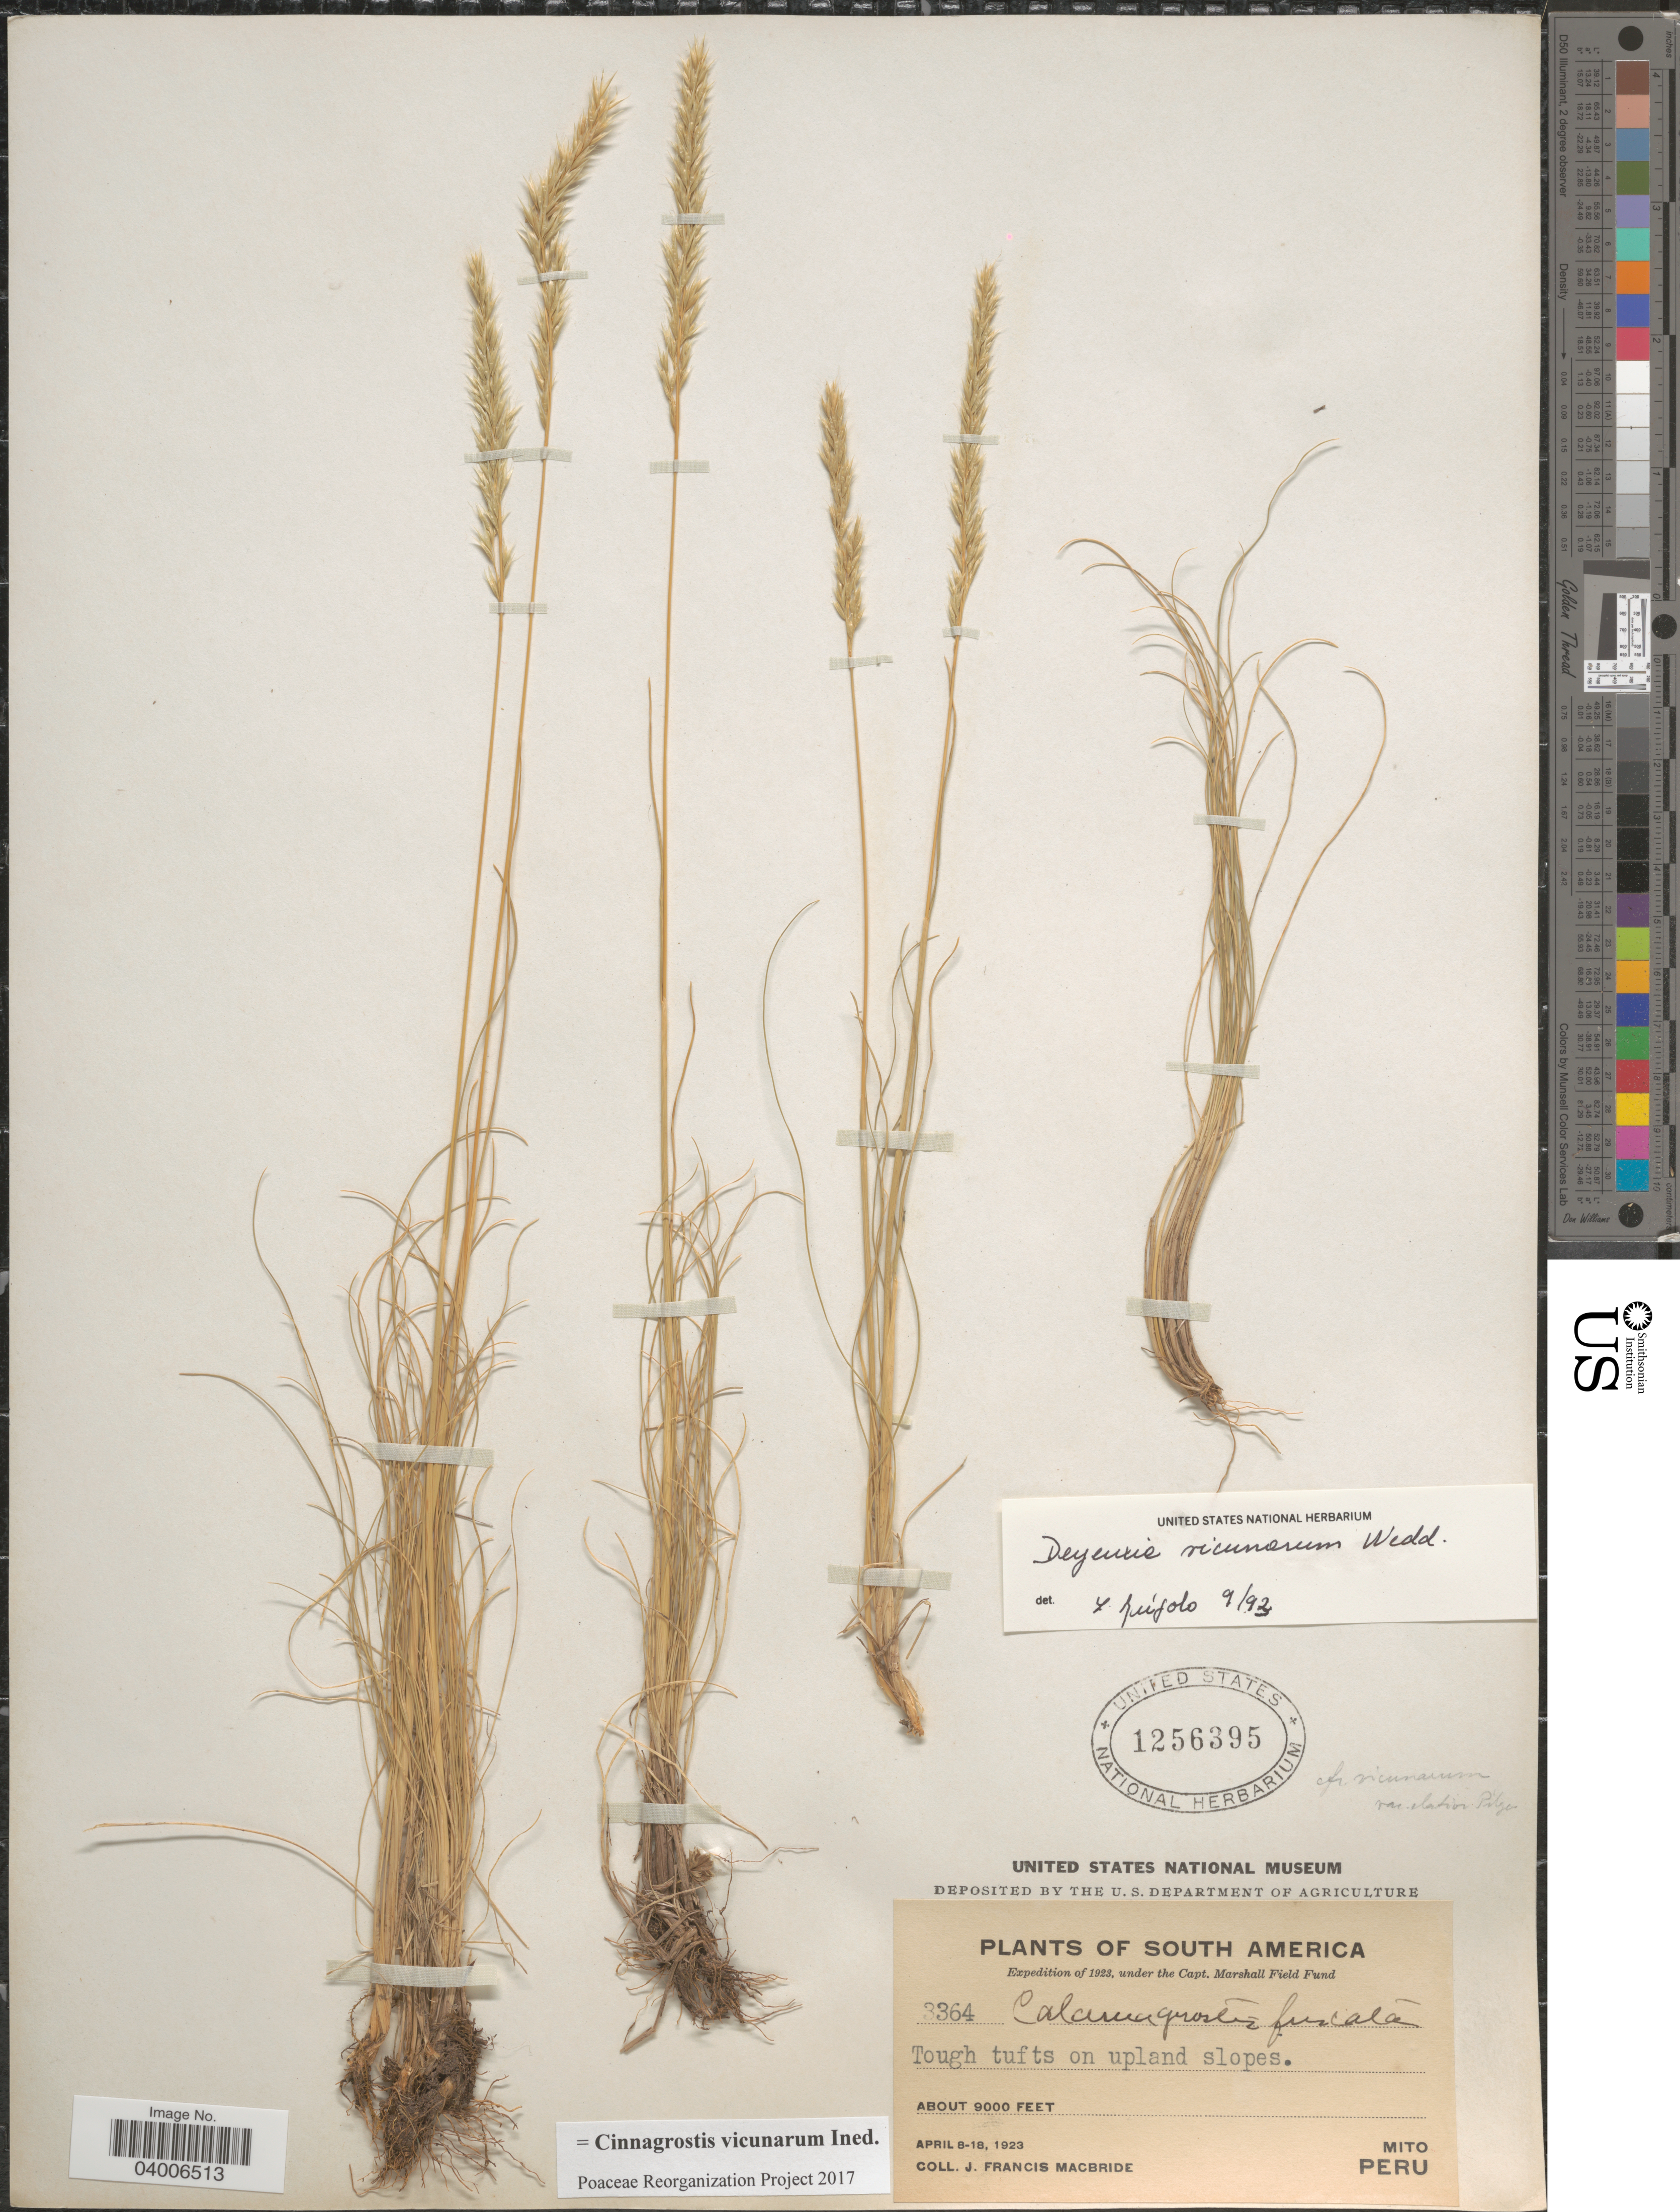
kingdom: Plantae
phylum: Tracheophyta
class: Liliopsida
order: Poales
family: Poaceae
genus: Cinnagrostis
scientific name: Cinnagrostis vicunarum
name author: (Wedd.) P.M. Peterson et al.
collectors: J. F. Macbride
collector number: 3364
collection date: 1923-04-08/1923-04-18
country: Peru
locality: Tough tufts on upland slopes. Mito.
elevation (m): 2743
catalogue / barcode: US 1256395